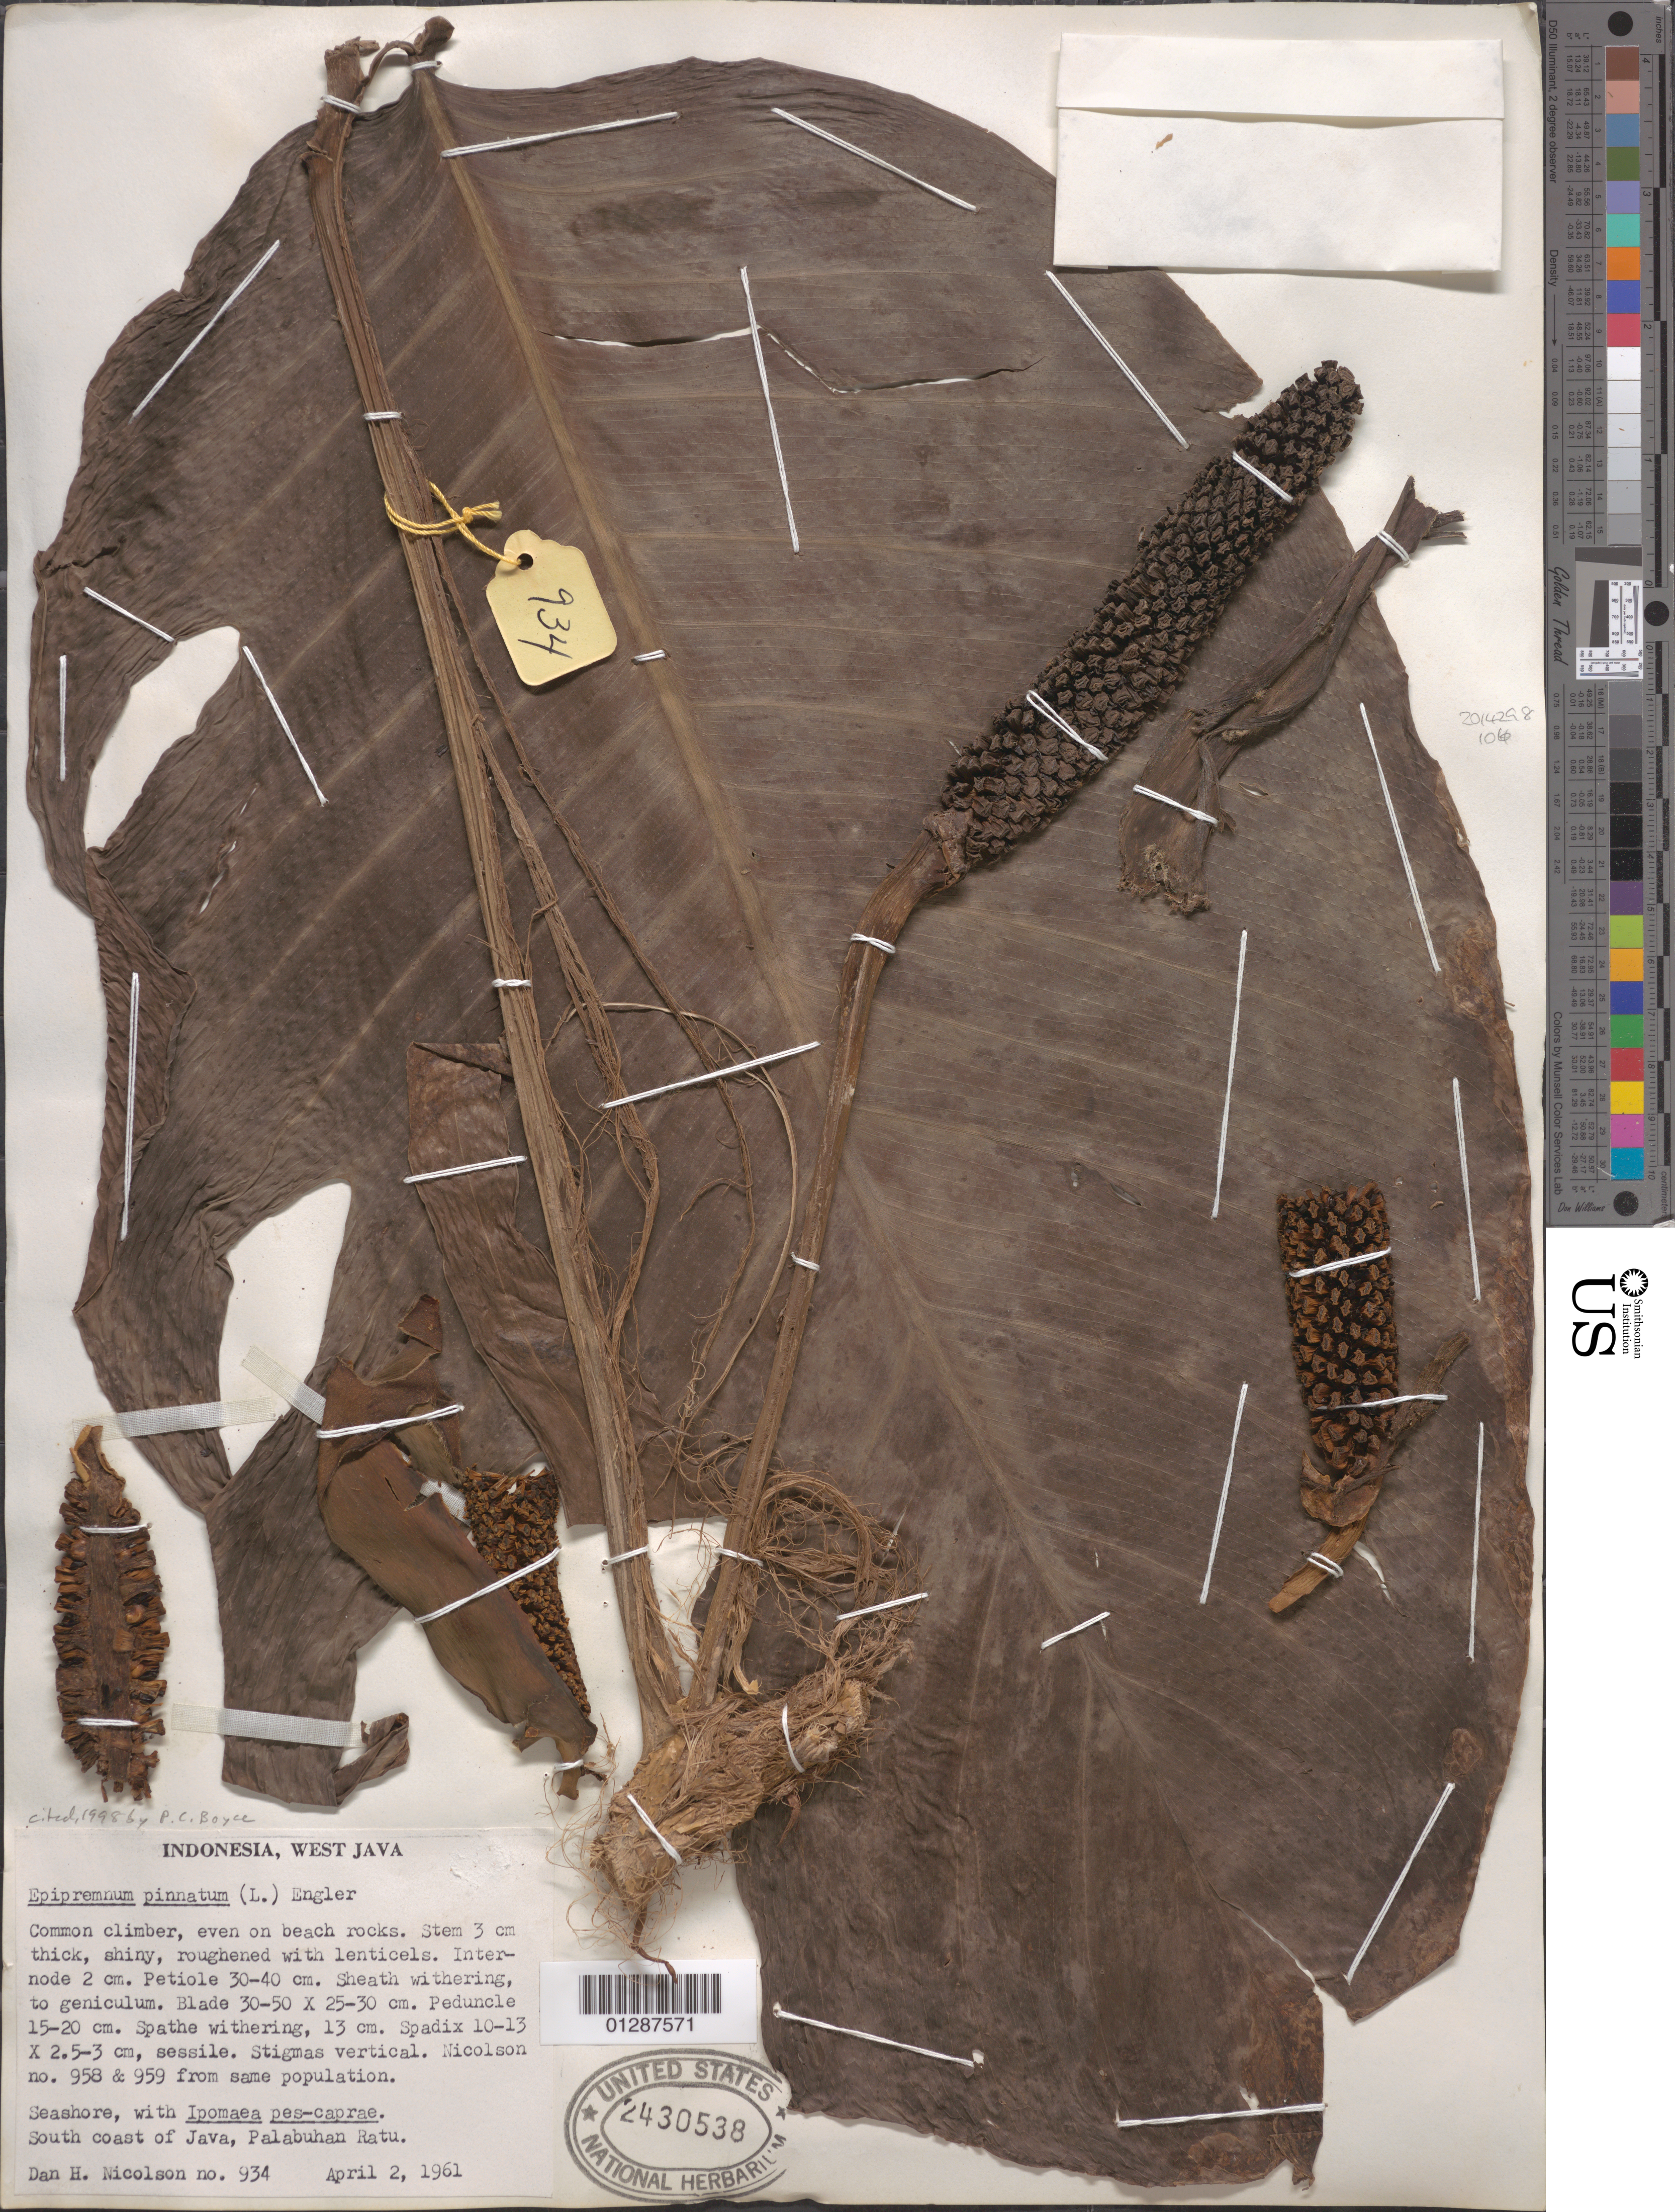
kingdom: Plantae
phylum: Tracheophyta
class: Liliopsida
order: Alismatales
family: Araceae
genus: Epipremnum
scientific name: Epipremnum pinnatum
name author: (L.) Engl.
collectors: D. H. Nicolson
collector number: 934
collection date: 1961-04-02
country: Indonesia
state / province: Java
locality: West Java. Seashore, South coast of Java, Palabuhan Ratu.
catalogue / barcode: US 2430538